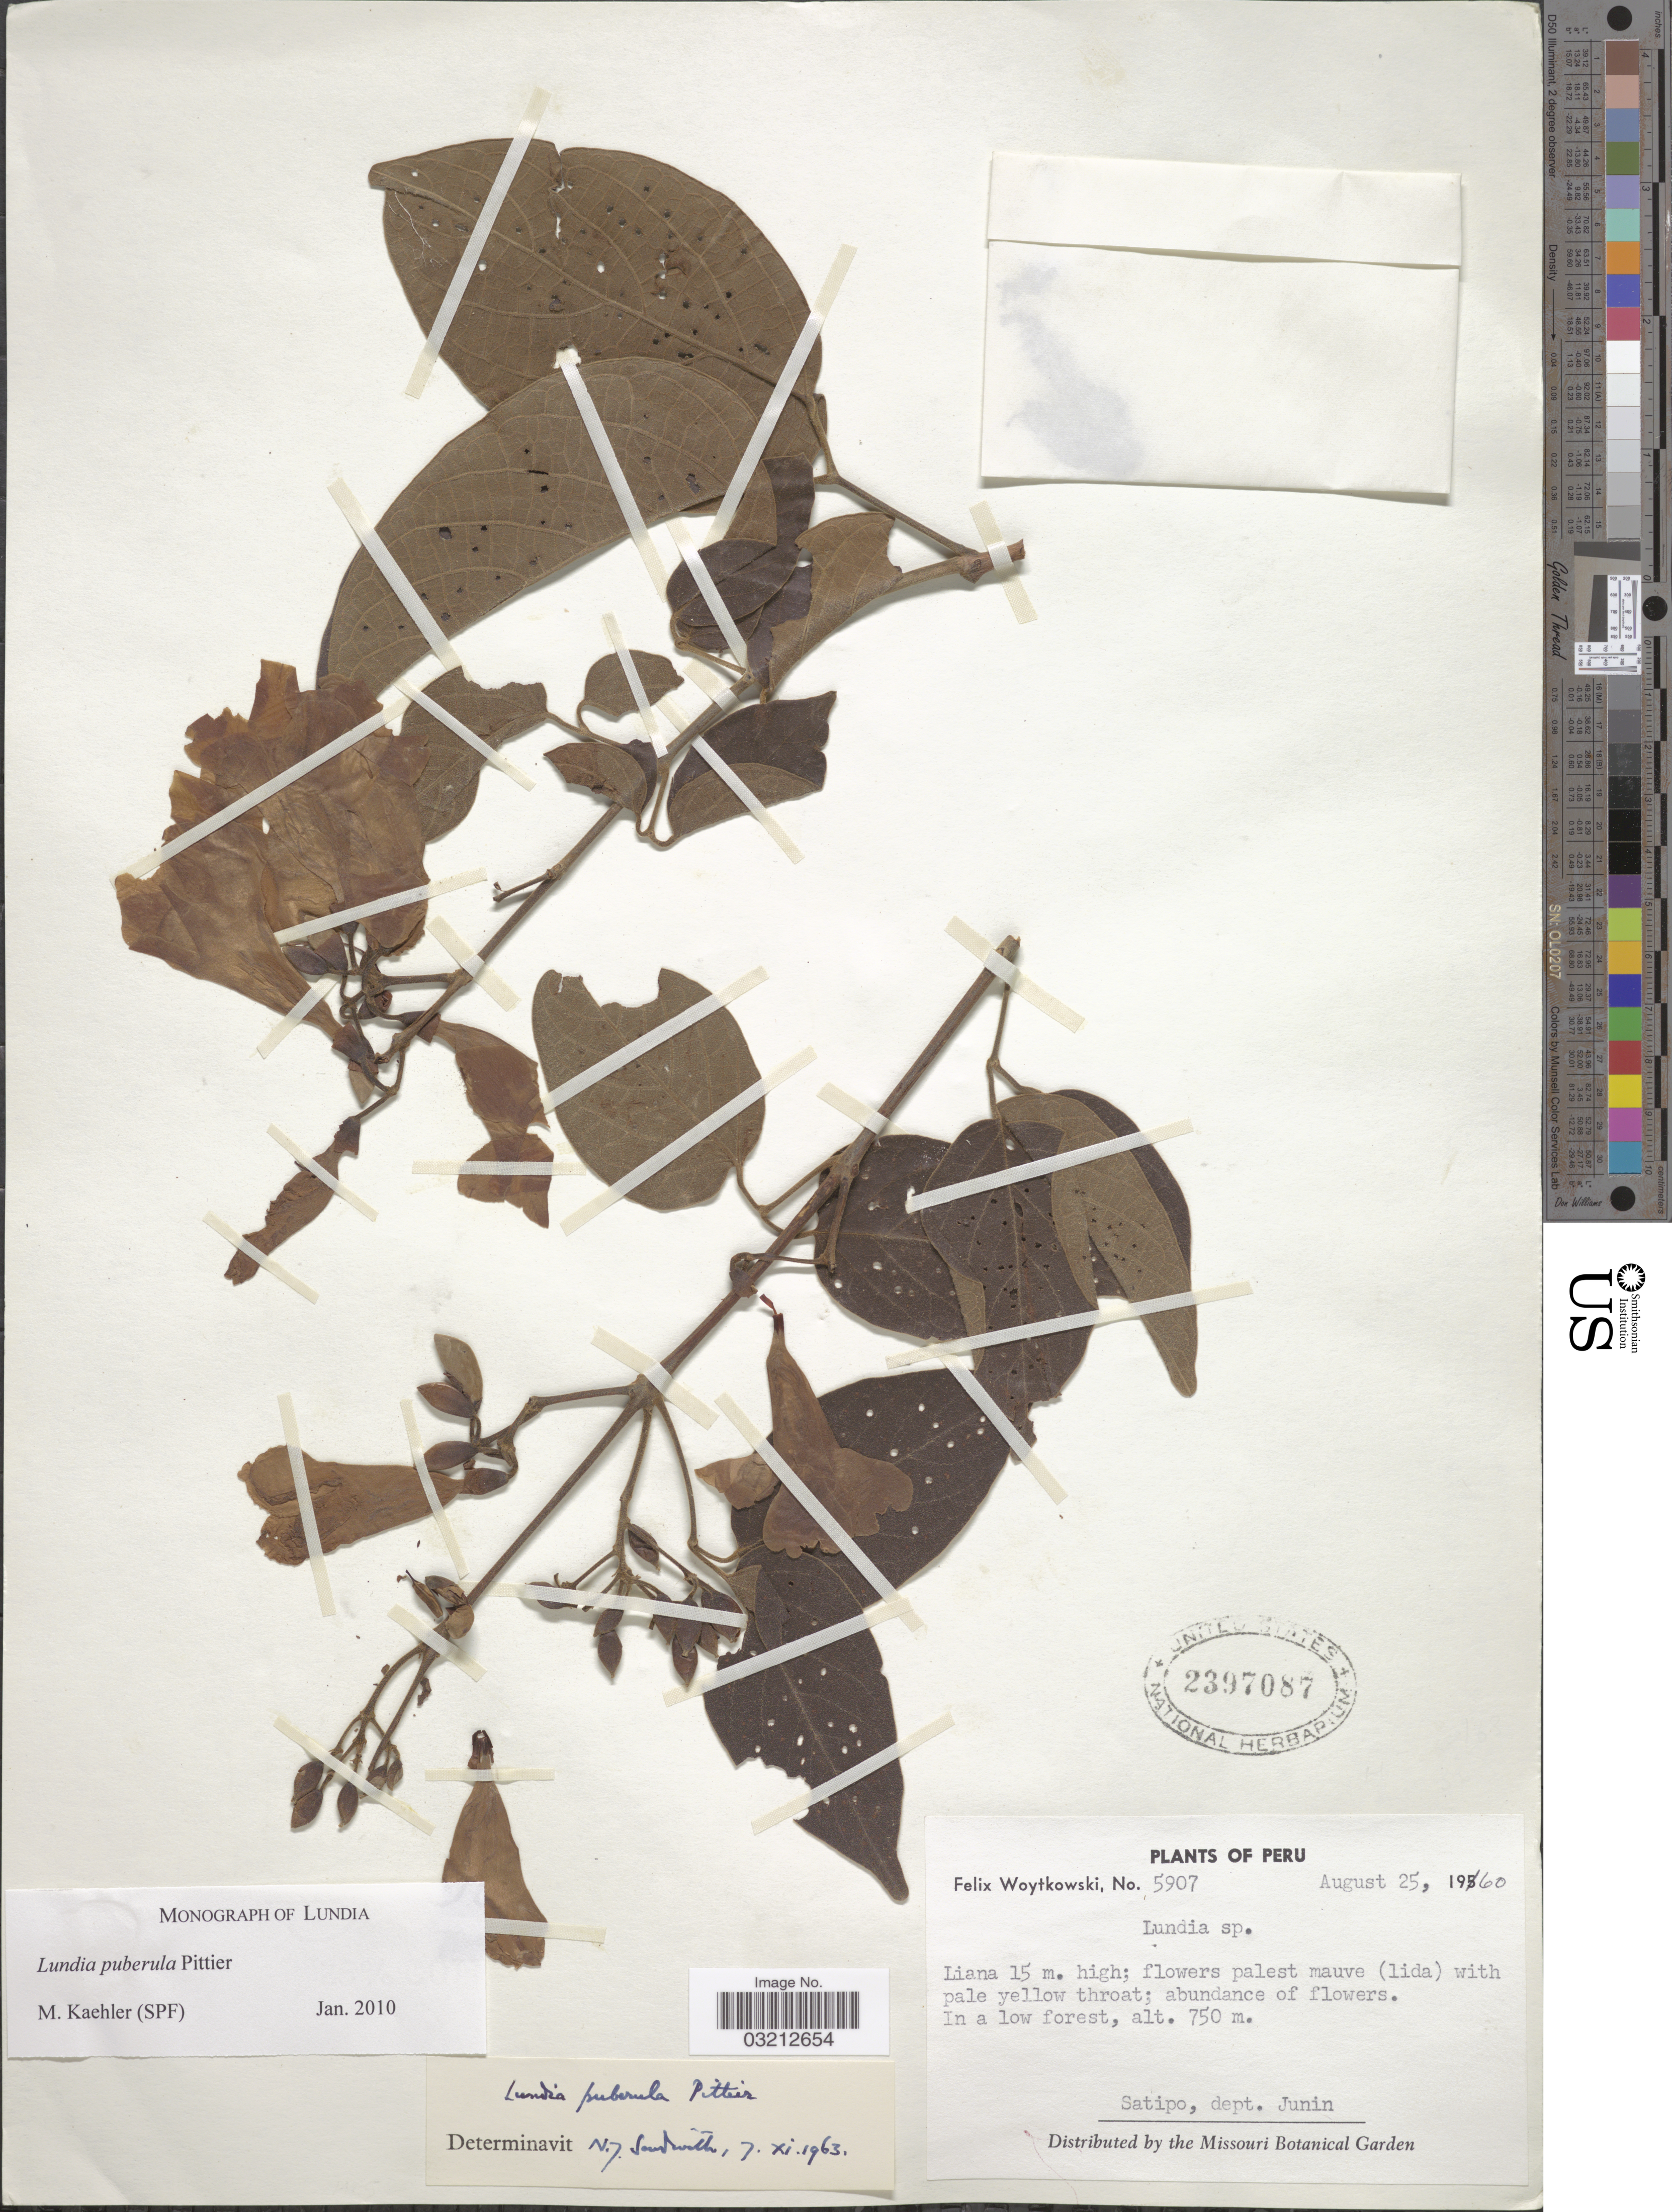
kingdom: Plantae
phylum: Tracheophyta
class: Magnoliopsida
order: Lamiales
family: Bignoniaceae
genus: Lundia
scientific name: Lundia puberula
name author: Pittier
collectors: F. Woytkowski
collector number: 5907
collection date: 1960-08-25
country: Peru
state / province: Junín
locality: Satipo, dept. Junin.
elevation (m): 750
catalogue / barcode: US 2397087